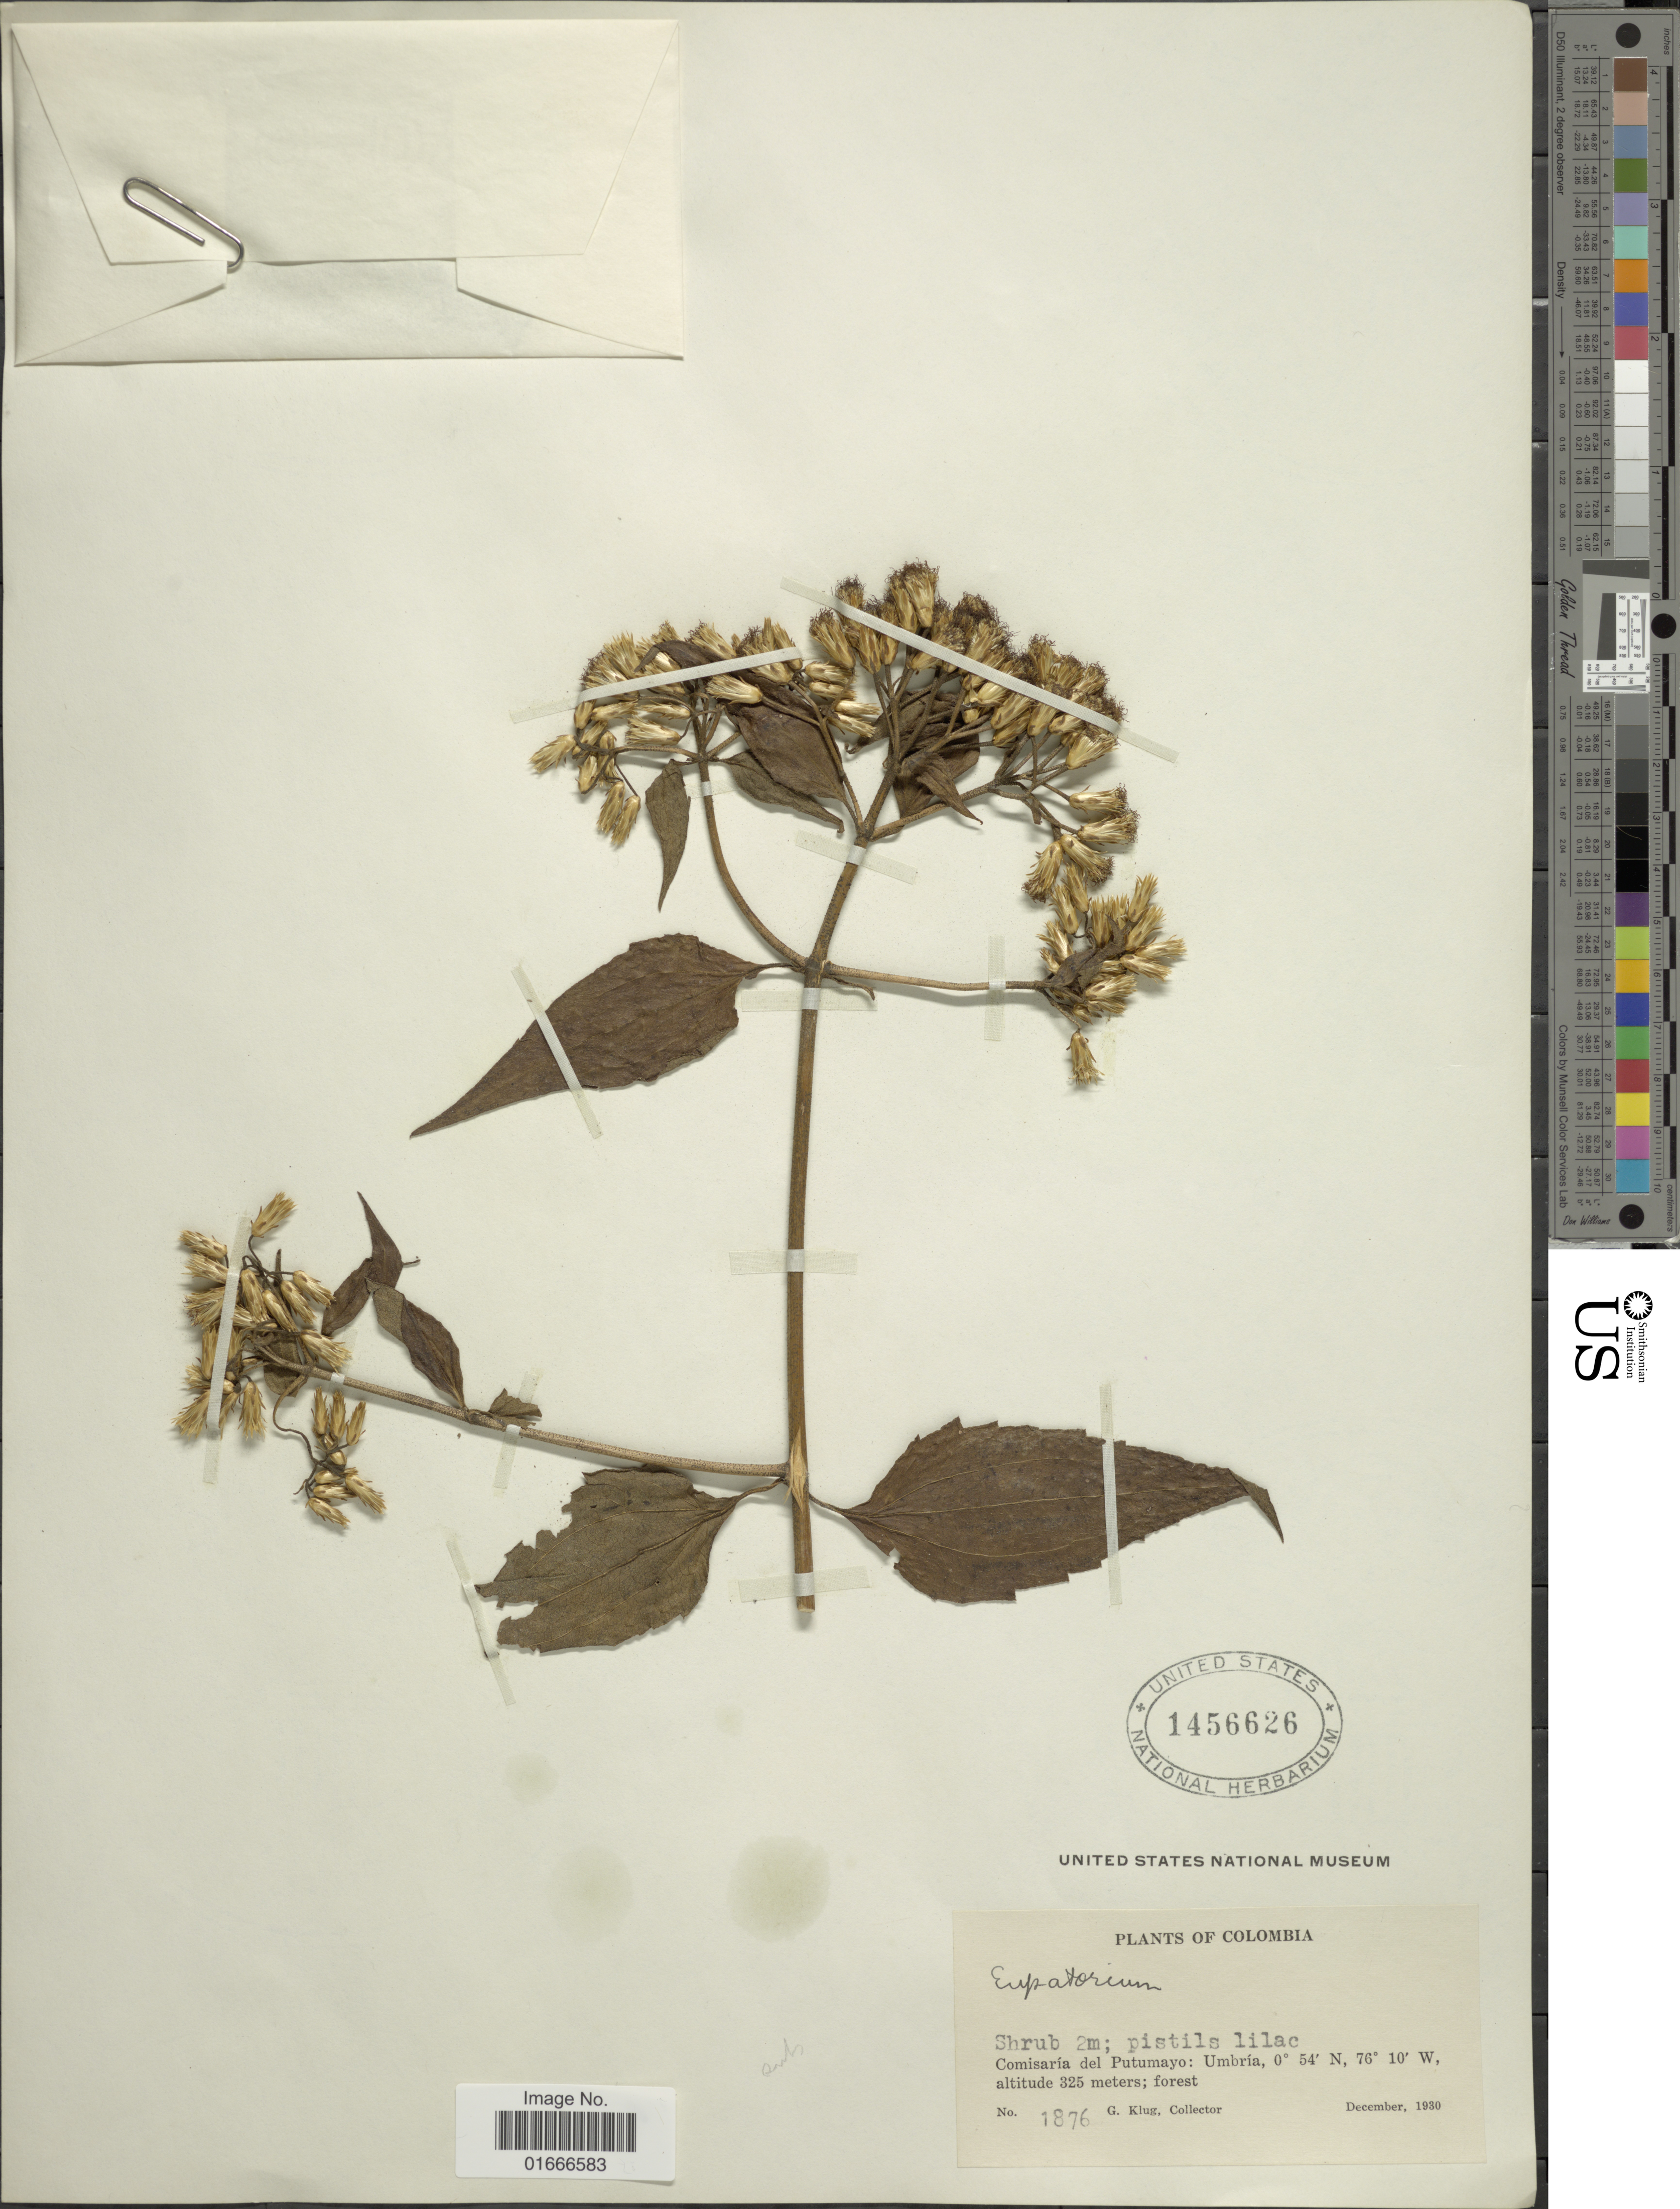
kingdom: Plantae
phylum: Tracheophyta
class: Magnoliopsida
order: Asterales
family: Asteraceae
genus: Chromolaena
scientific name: Chromolaena sp.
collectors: G. Klug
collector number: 1876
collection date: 1930-12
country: Colombia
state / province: Putumayo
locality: Colombia. Comisaria del Putumayo: Umbria, forest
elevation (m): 325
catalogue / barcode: US 1456626